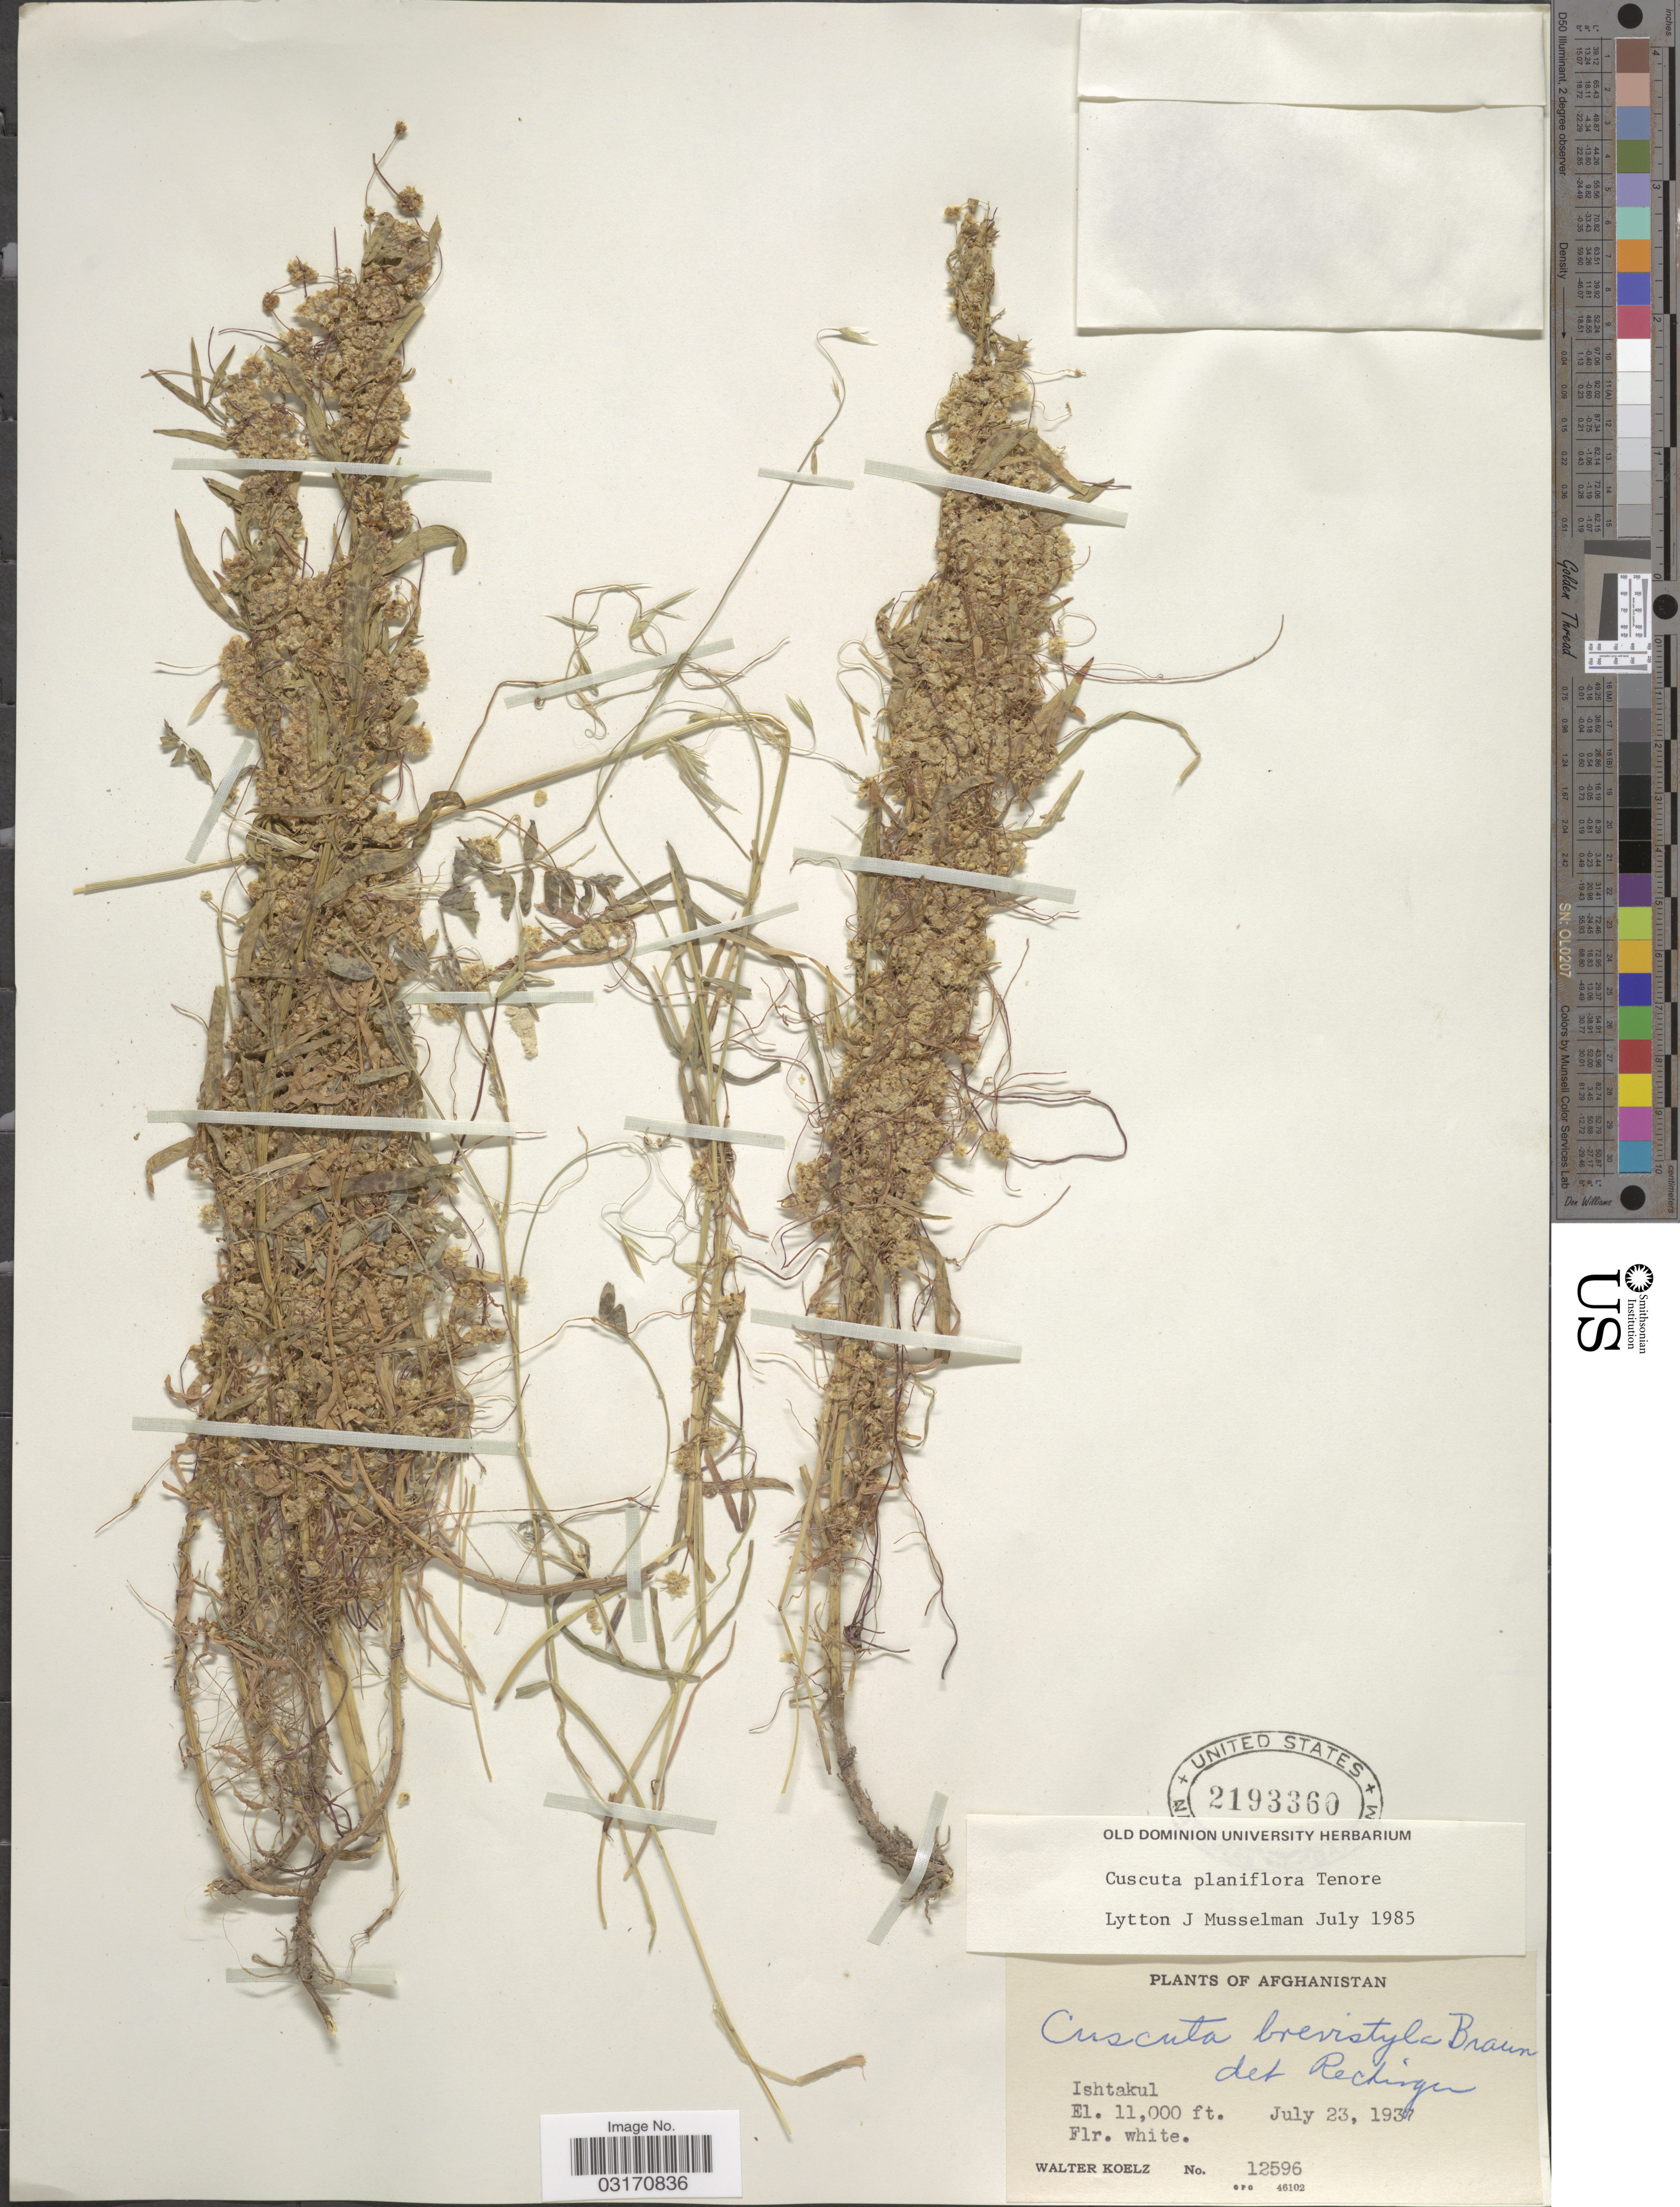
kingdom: Plantae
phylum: Tracheophyta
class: Magnoliopsida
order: Solanales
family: Convolvulaceae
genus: Cuscuta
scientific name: Cuscuta planiflora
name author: Ten.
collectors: W. N. Koelz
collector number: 12596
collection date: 1937-07-23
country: Afghanistan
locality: Ishtakul.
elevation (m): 3353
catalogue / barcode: US 2193360